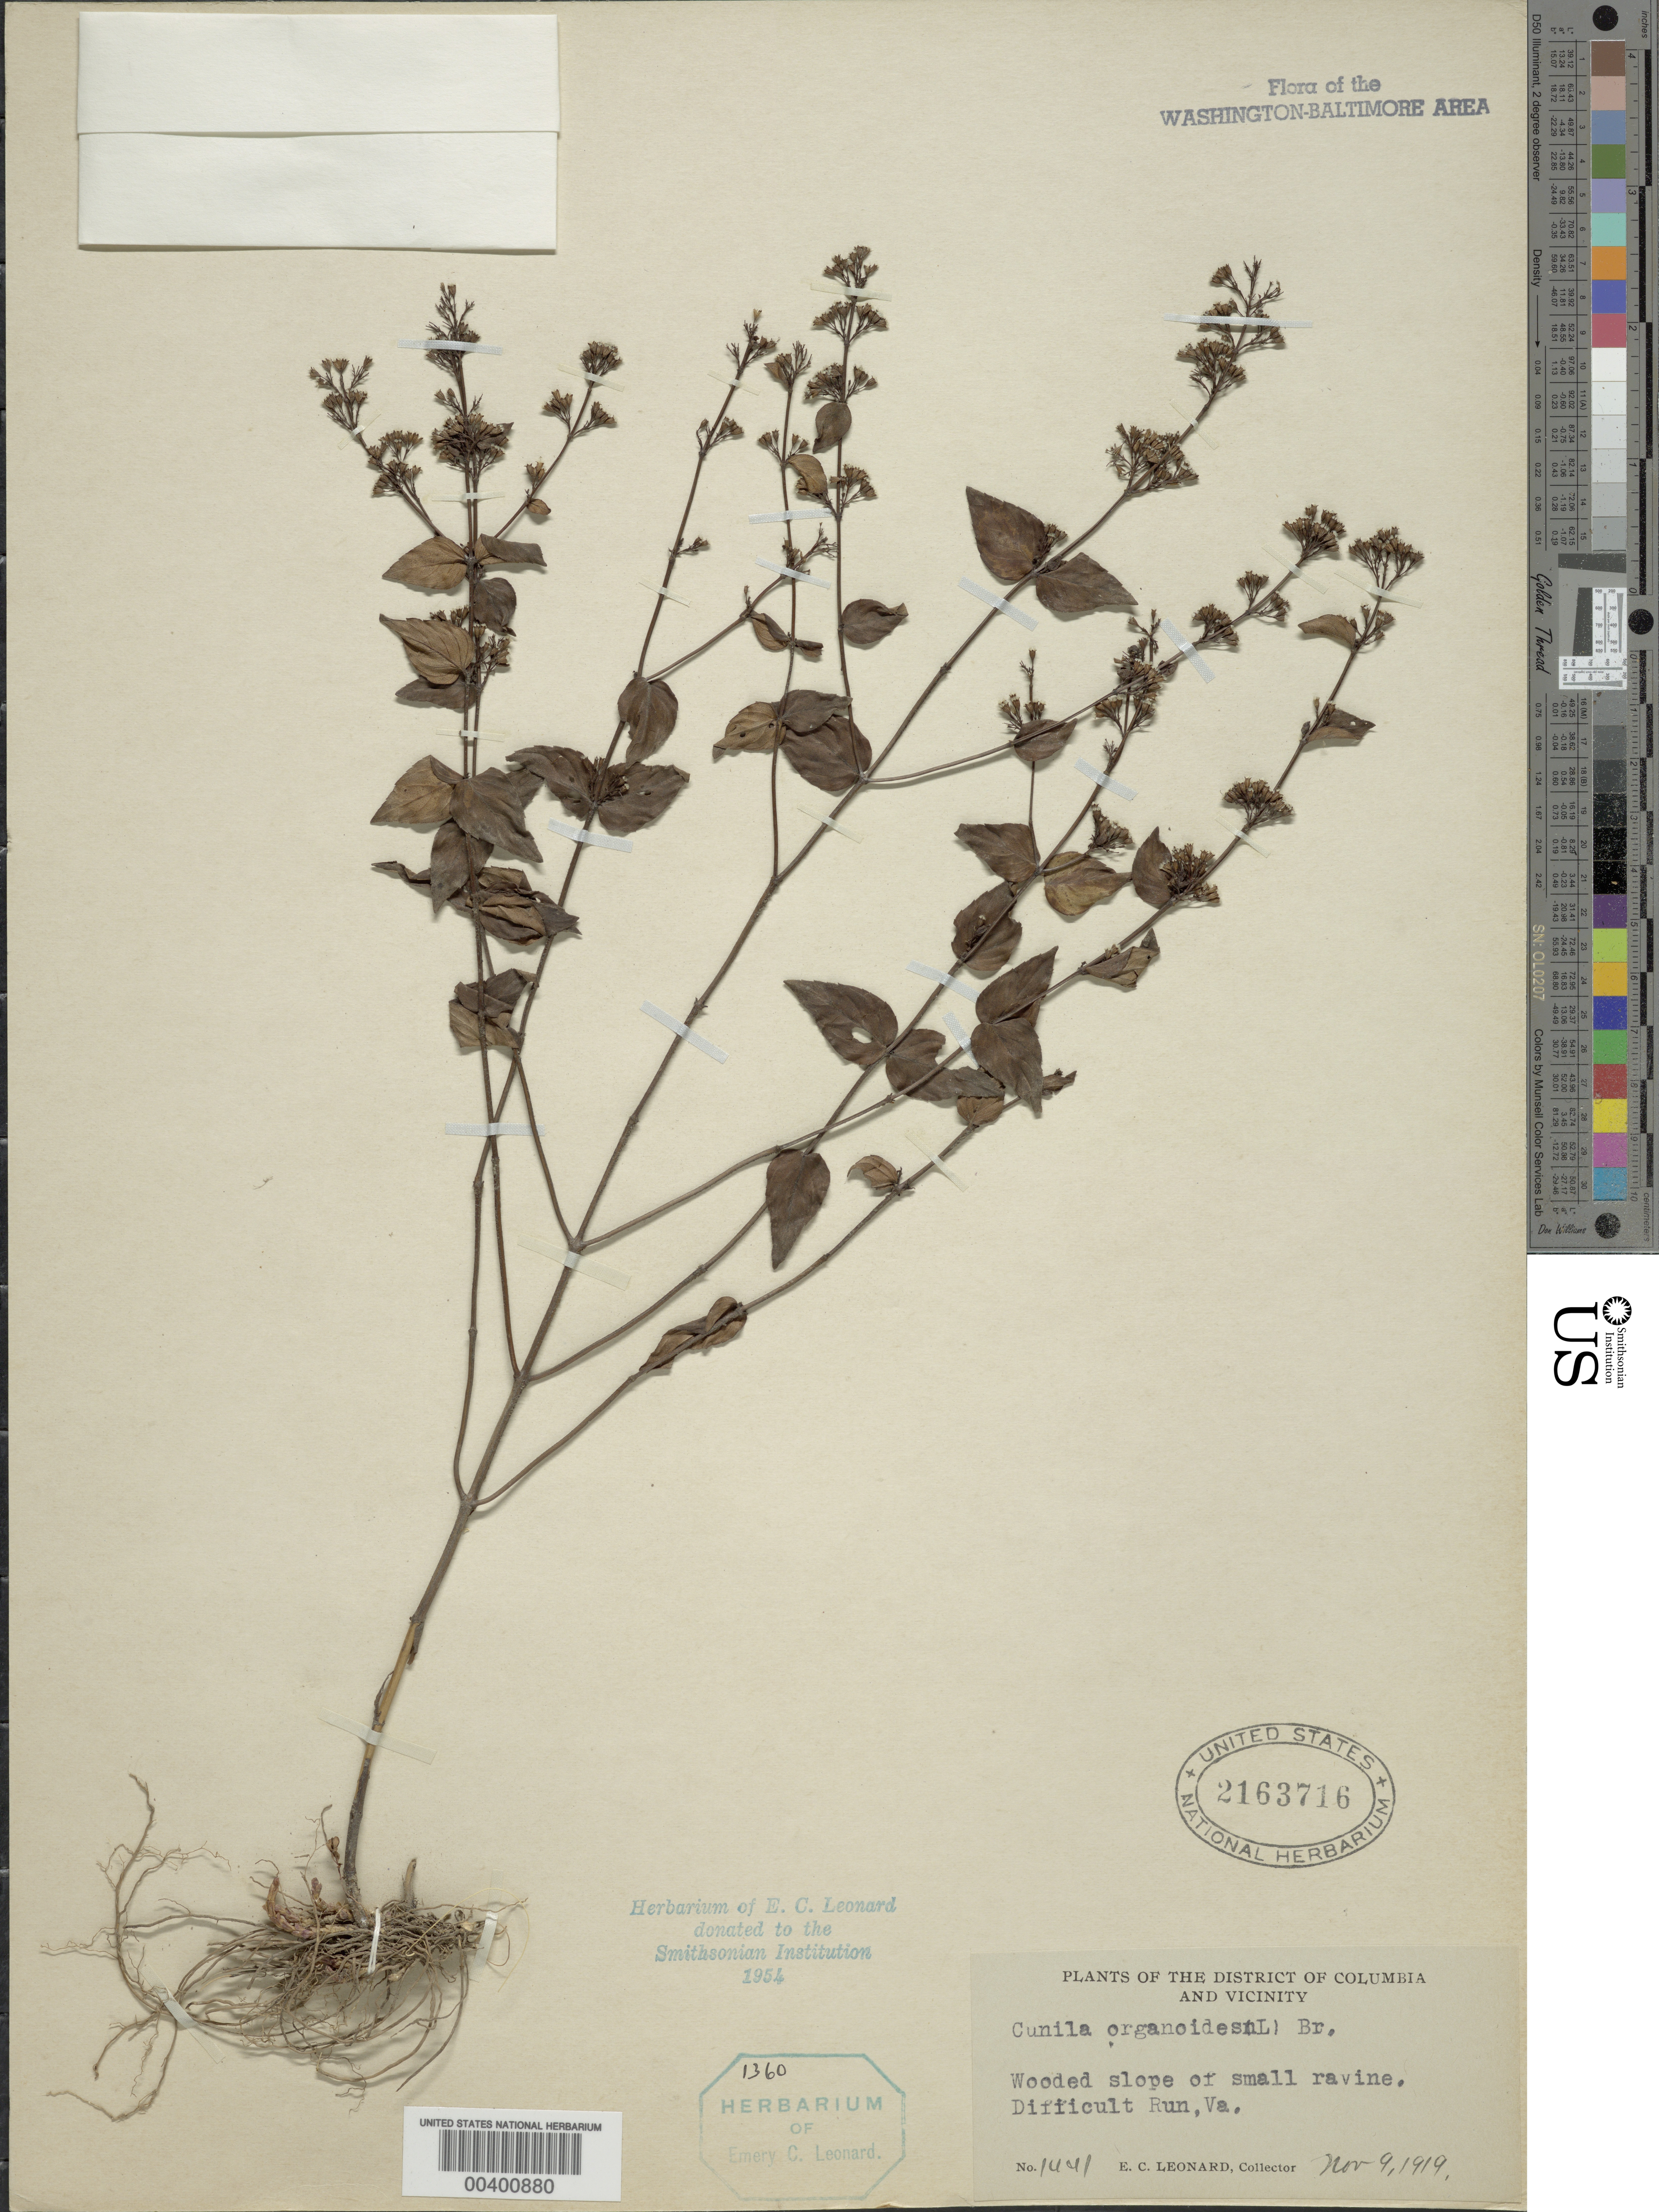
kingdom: Plantae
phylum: Tracheophyta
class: Magnoliopsida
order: Lamiales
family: Lamiaceae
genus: Cunila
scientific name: Cunila origanoides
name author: (L.) Britton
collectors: E. C. Leonard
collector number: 1441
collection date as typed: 09 Nov 1919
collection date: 1919-11-09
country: United States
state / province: Virginia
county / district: Fairfax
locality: Difficult Run C. and O. Canal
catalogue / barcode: US 2163716